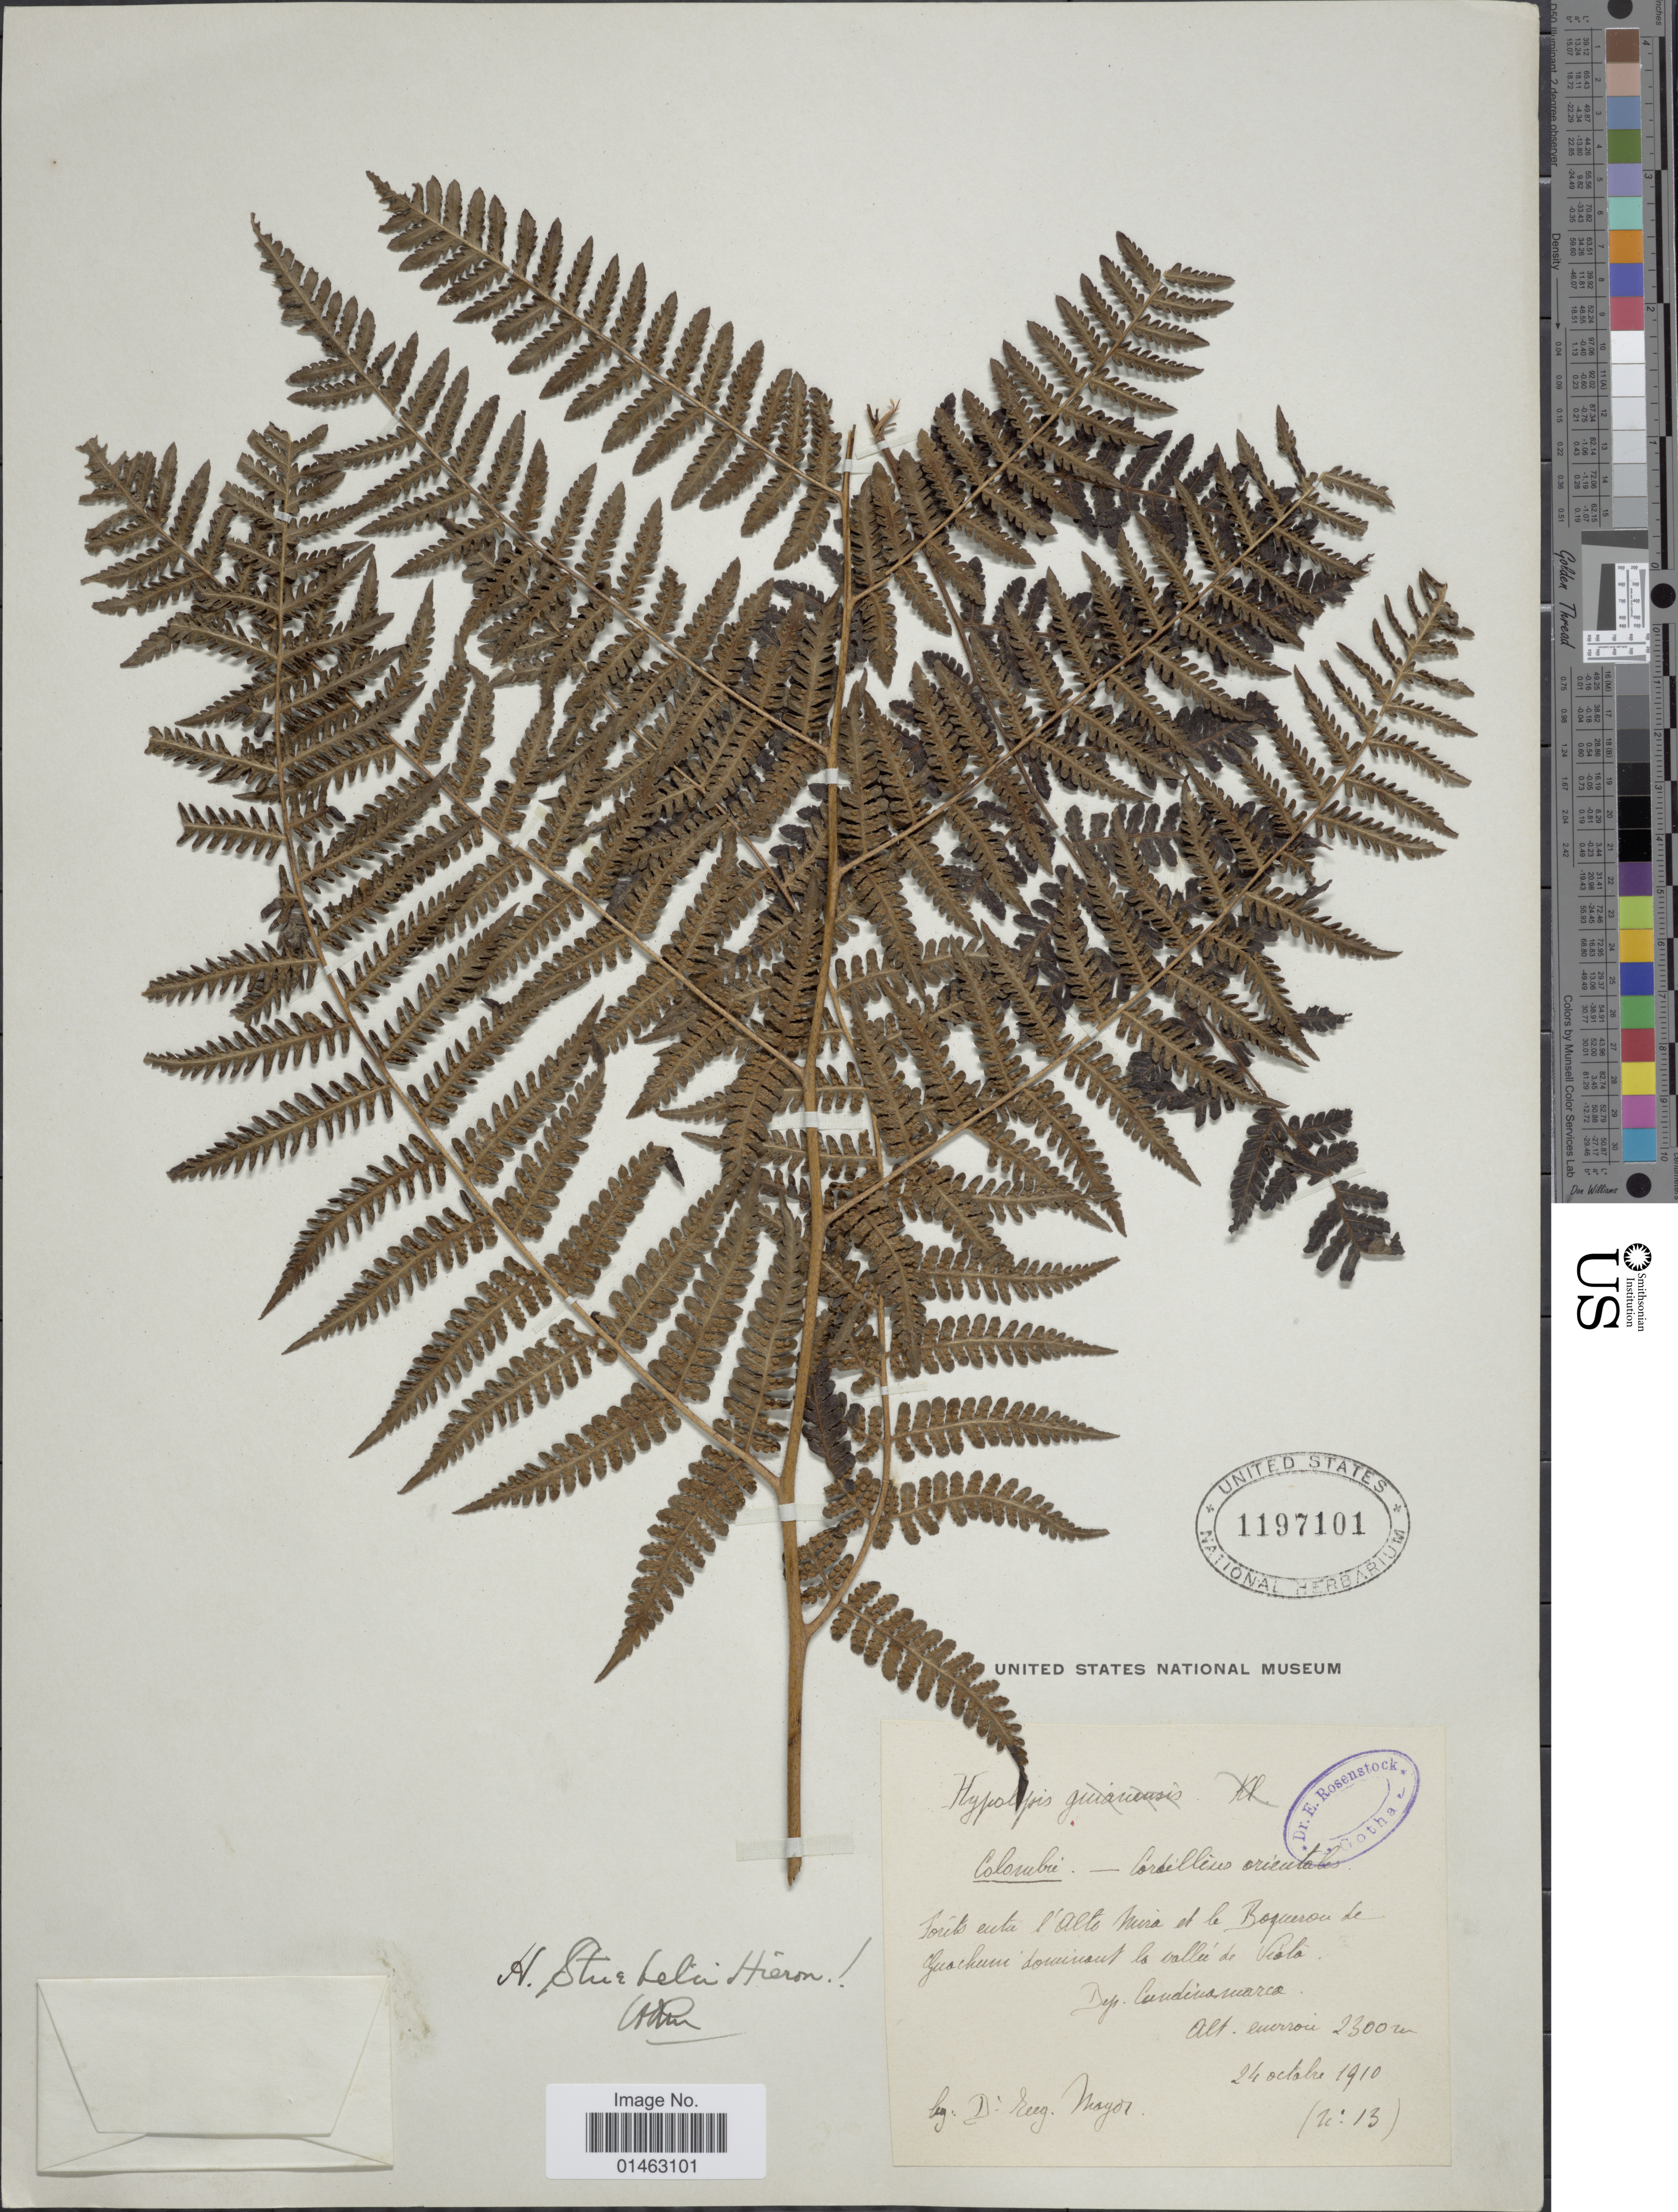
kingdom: Plantae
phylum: Tracheophyta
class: Polypodiopsida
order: Polypodiales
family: Dennstaedtiaceae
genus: Hypolepis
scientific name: Hypolepis steubelii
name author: Hieron.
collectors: E. Mayor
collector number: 13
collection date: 1910-10-24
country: Colombia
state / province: Cundinamarca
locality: Forets entre l'Alto Mira et le Boqueron de Guachum la vallée de Viota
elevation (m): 2300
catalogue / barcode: US 1197101